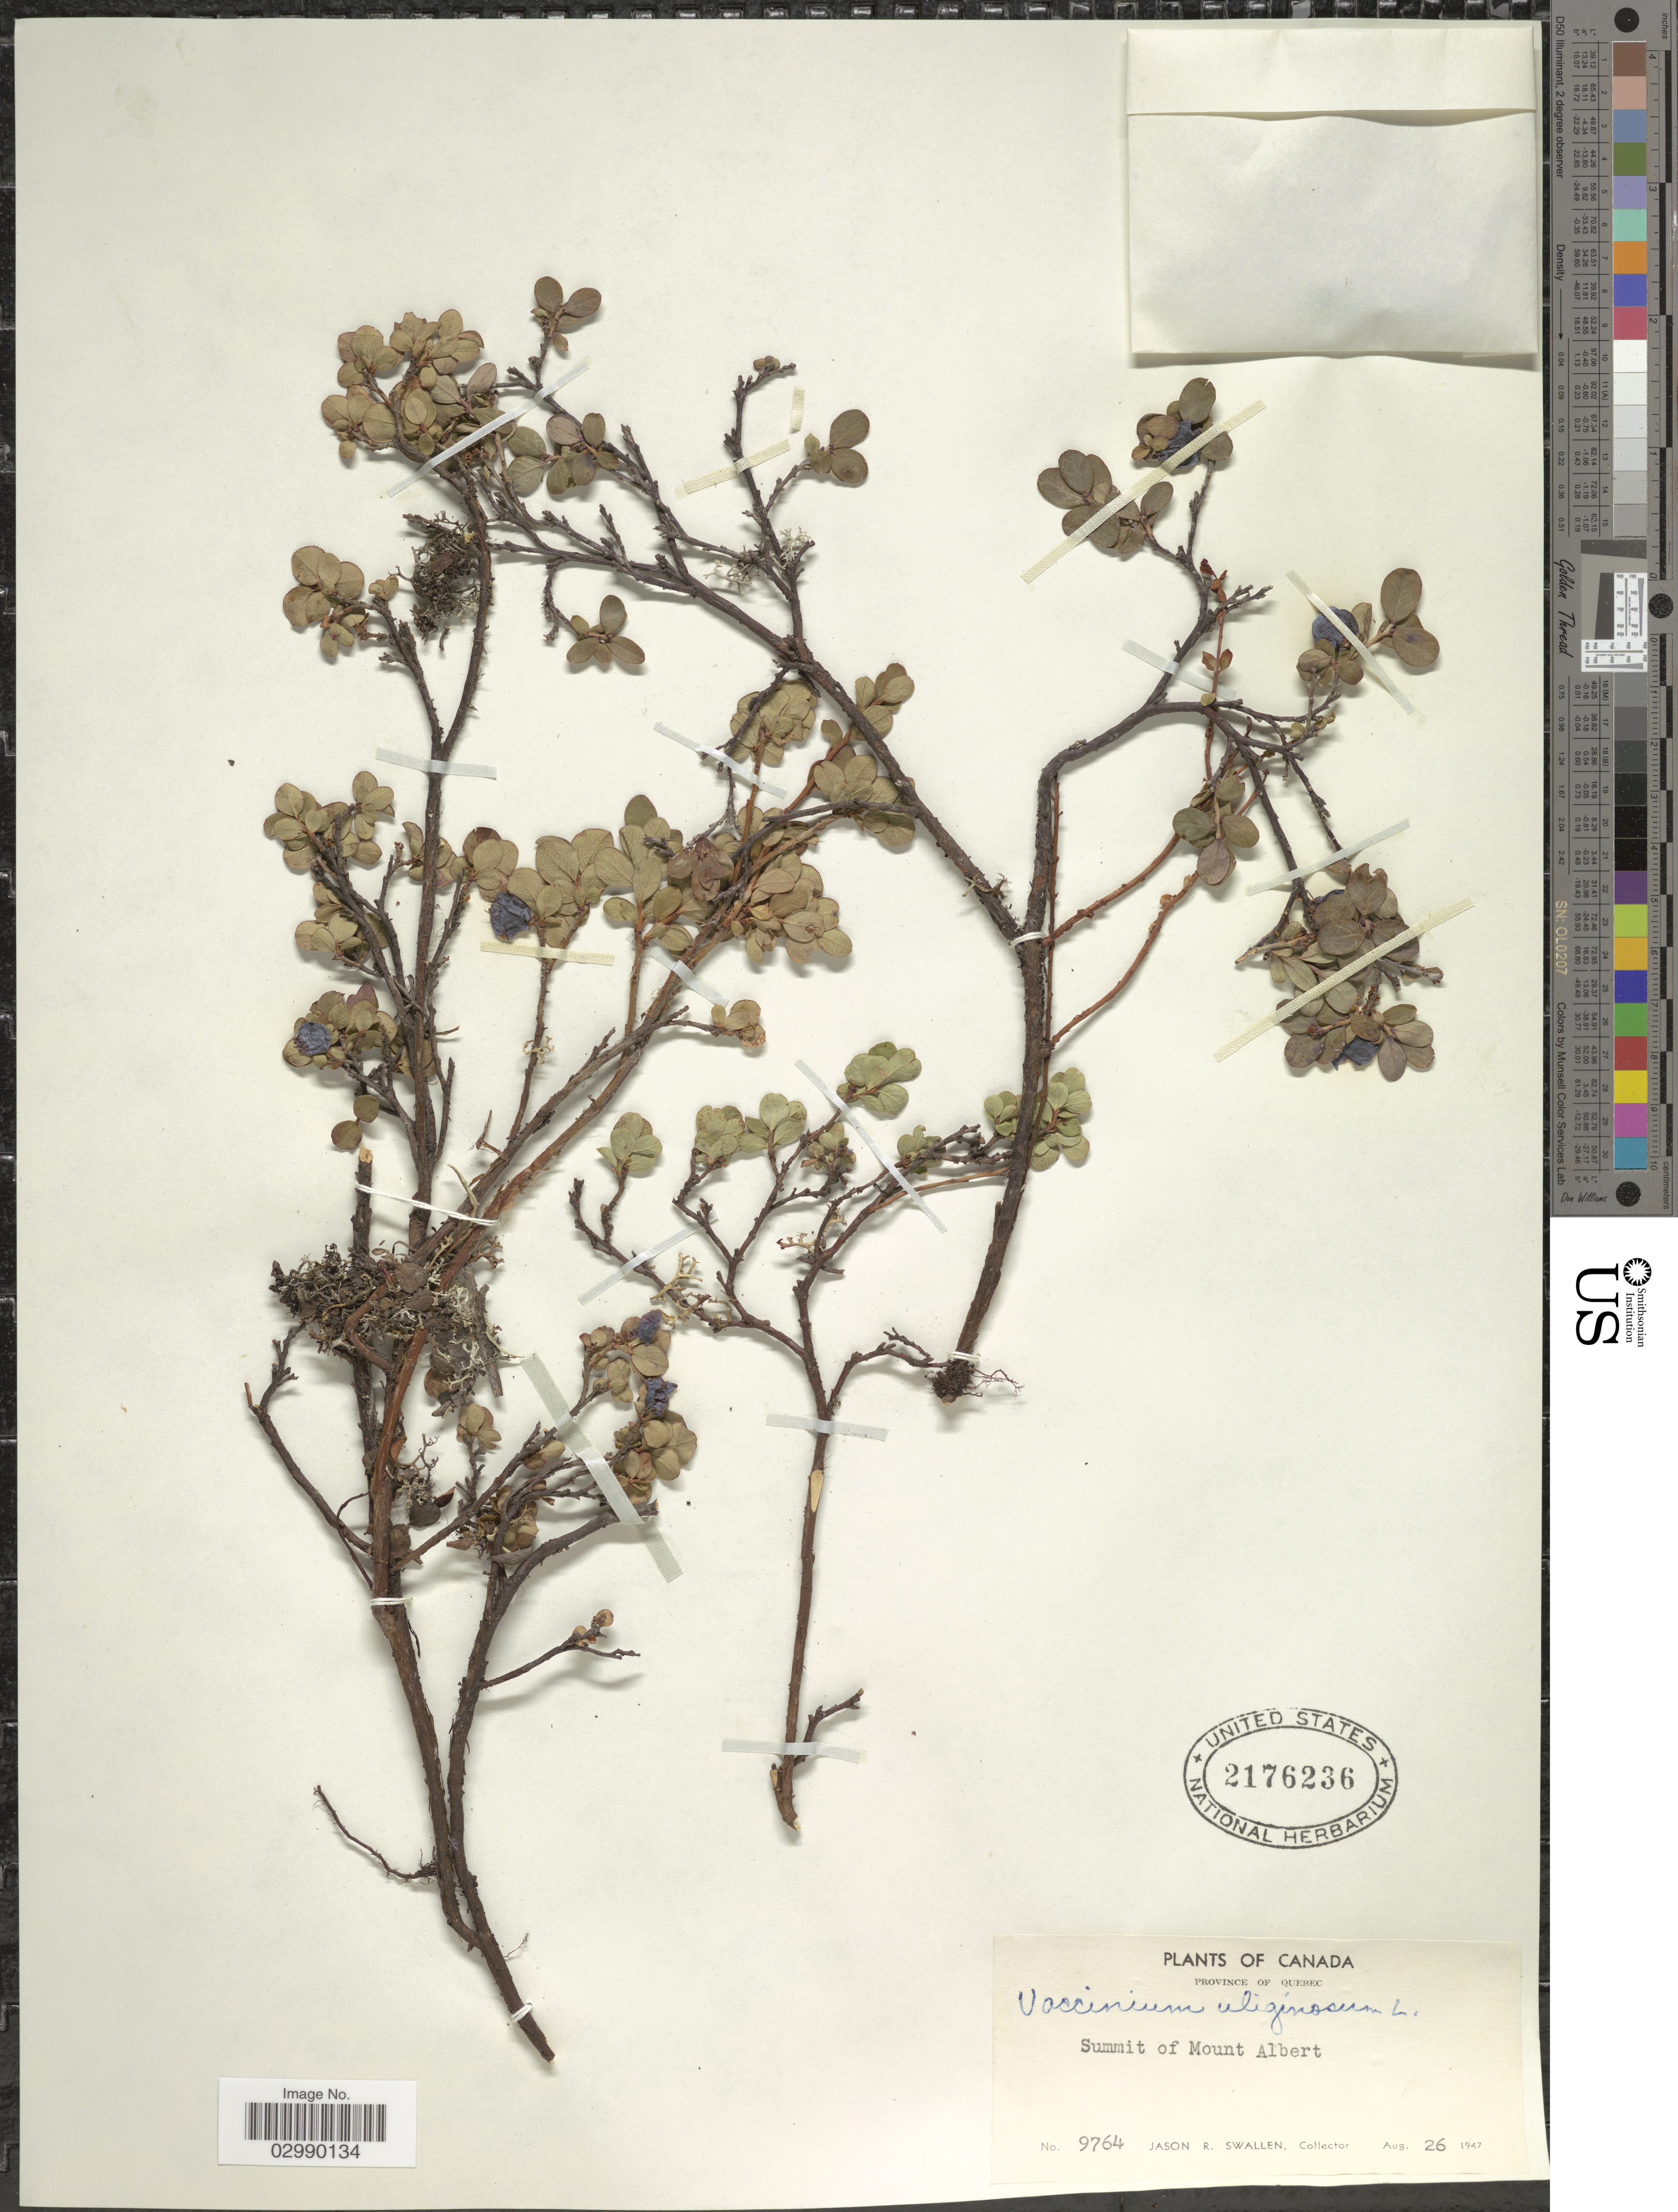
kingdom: Plantae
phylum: Tracheophyta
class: Magnoliopsida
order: Ericales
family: Ericaceae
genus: Vaccinium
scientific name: Vaccinium uliginosum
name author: L.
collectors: J. R. Swallen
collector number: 9764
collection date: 1947-08-26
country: Canada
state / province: Quebec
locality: Summit of Mount Albert.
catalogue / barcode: US 2176236